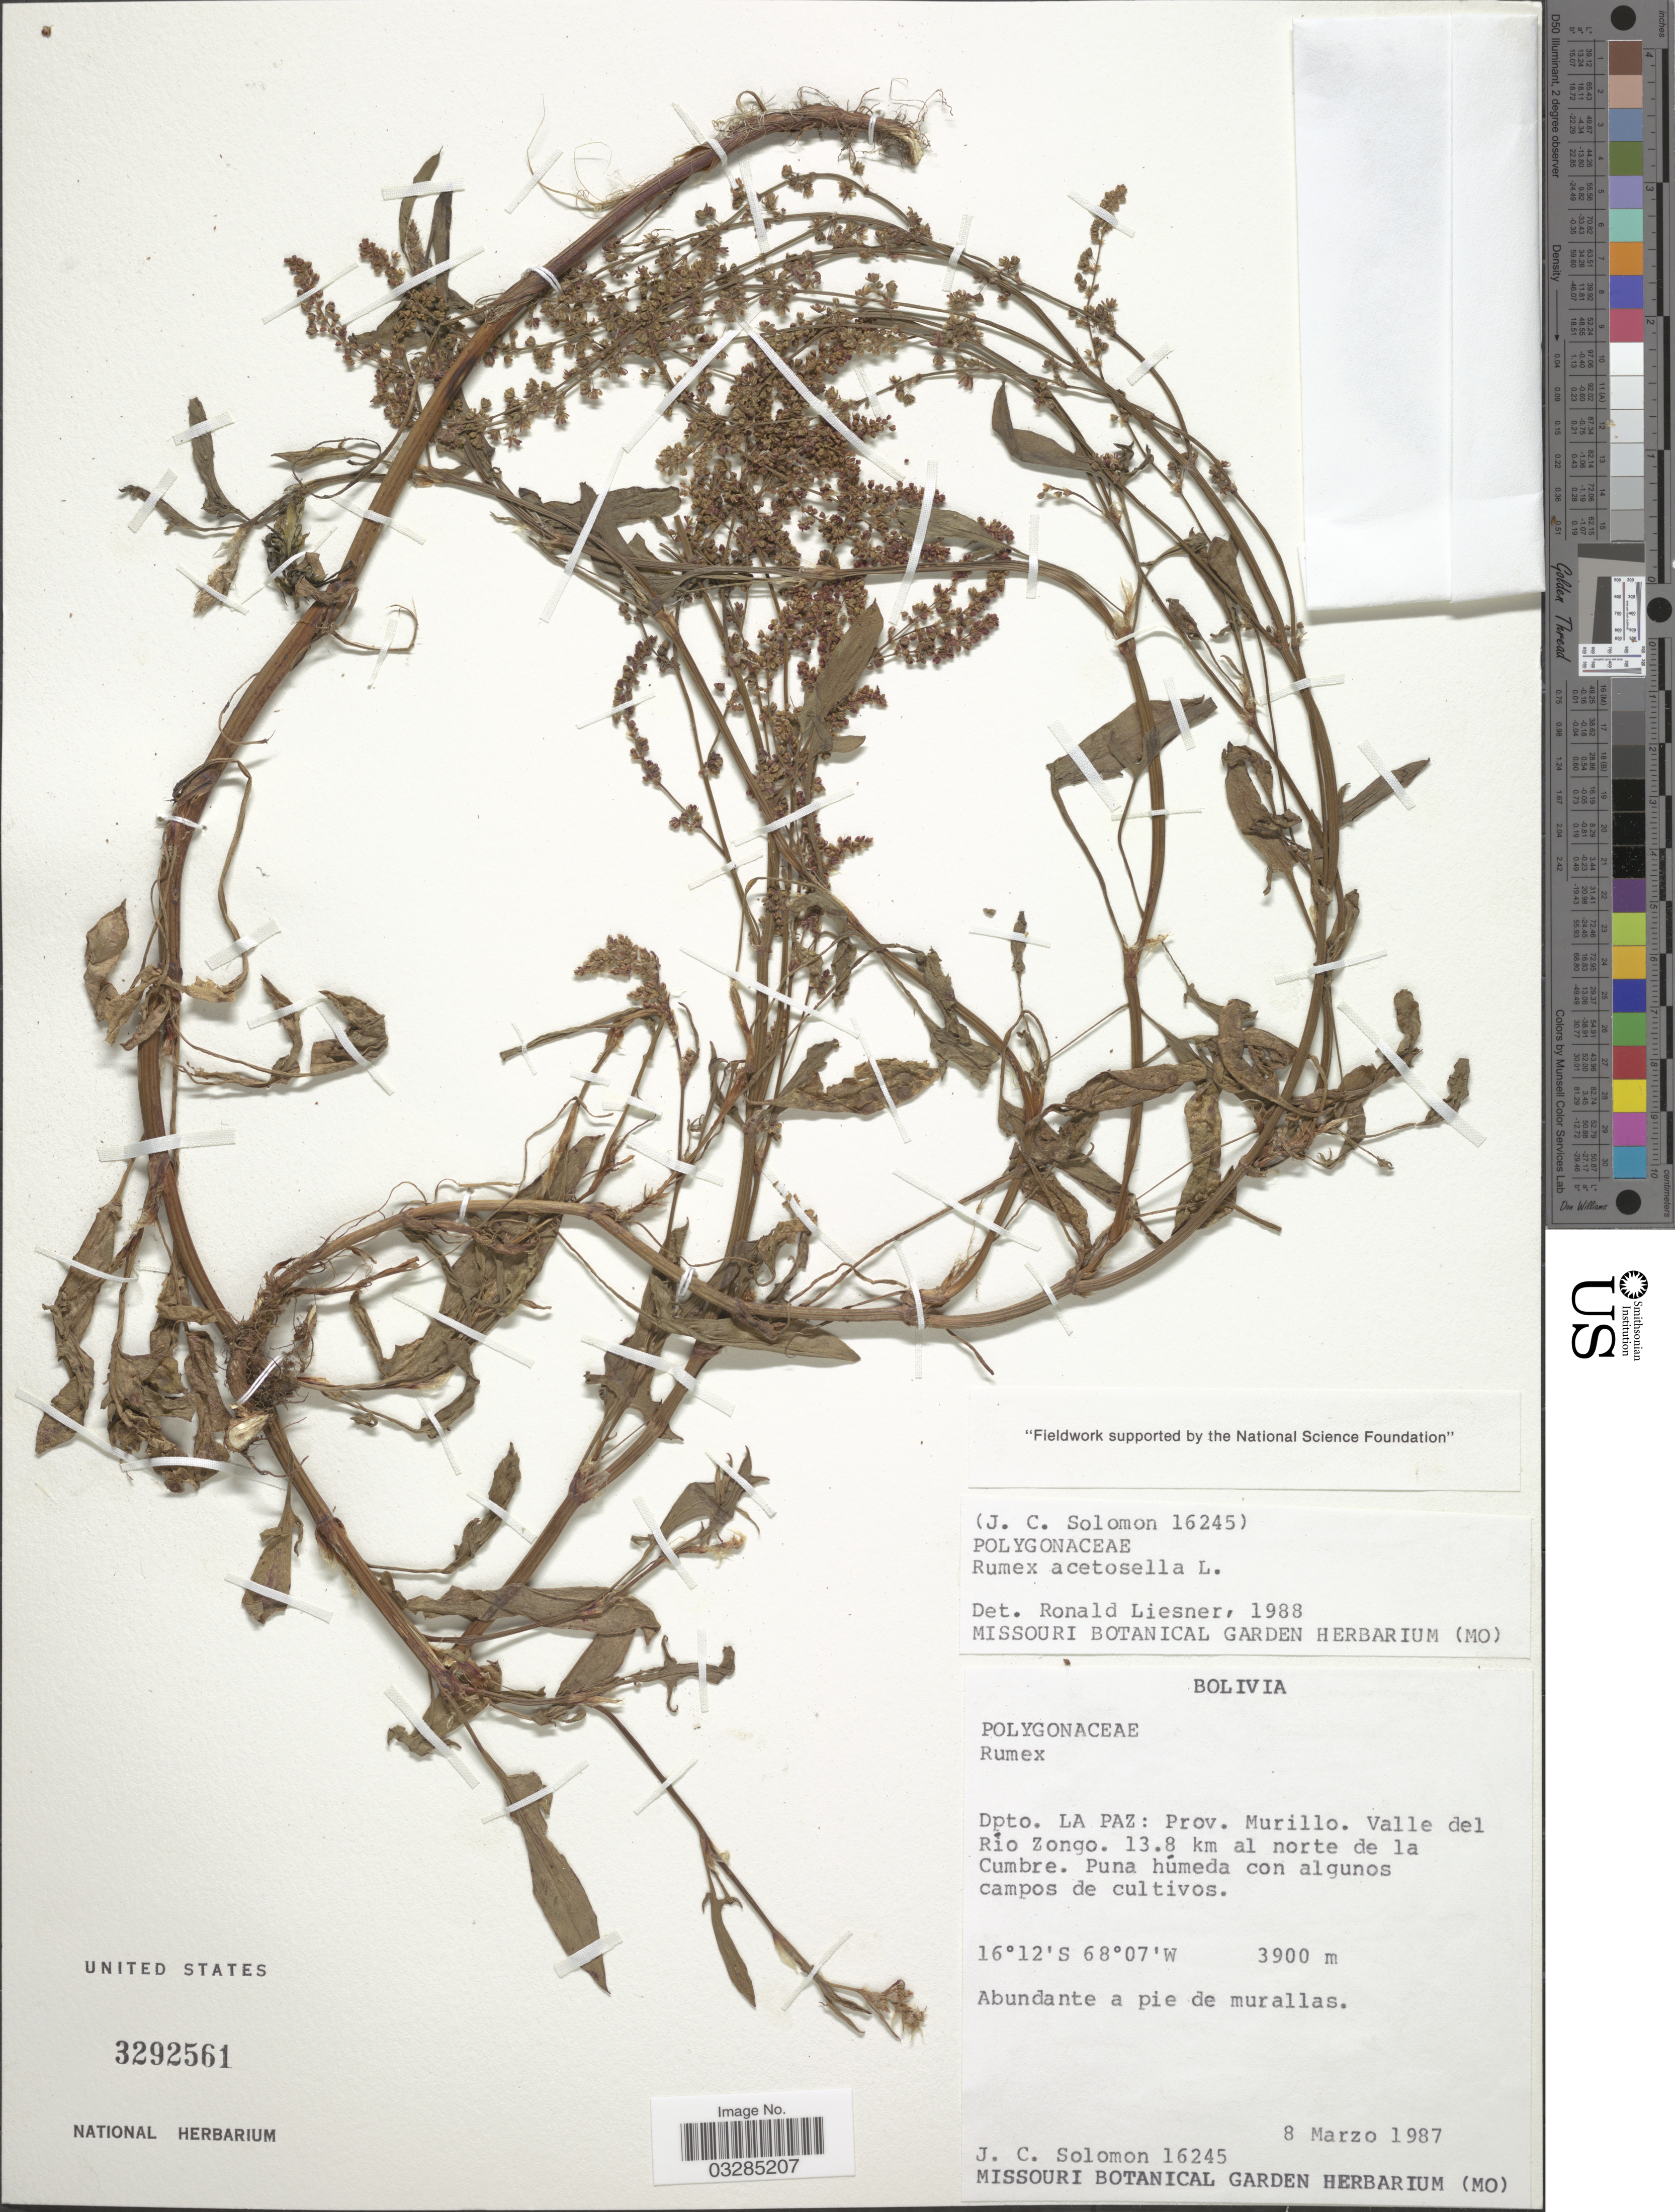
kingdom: Plantae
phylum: Tracheophyta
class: Magnoliopsida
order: Caryophyllales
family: Polygonaceae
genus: Rumex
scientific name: Rumex acetosella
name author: L.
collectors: J. C. Solomon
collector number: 16245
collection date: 1987-03-08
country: Bolivia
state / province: La Paz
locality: Dpto. La Paz: Prov. Murillo. Valle del Rio Zongo. 13.8 km al norte de la Cumbre. Puna húmeda con algunos campos de cultivos.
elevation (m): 3900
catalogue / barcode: US 3292561